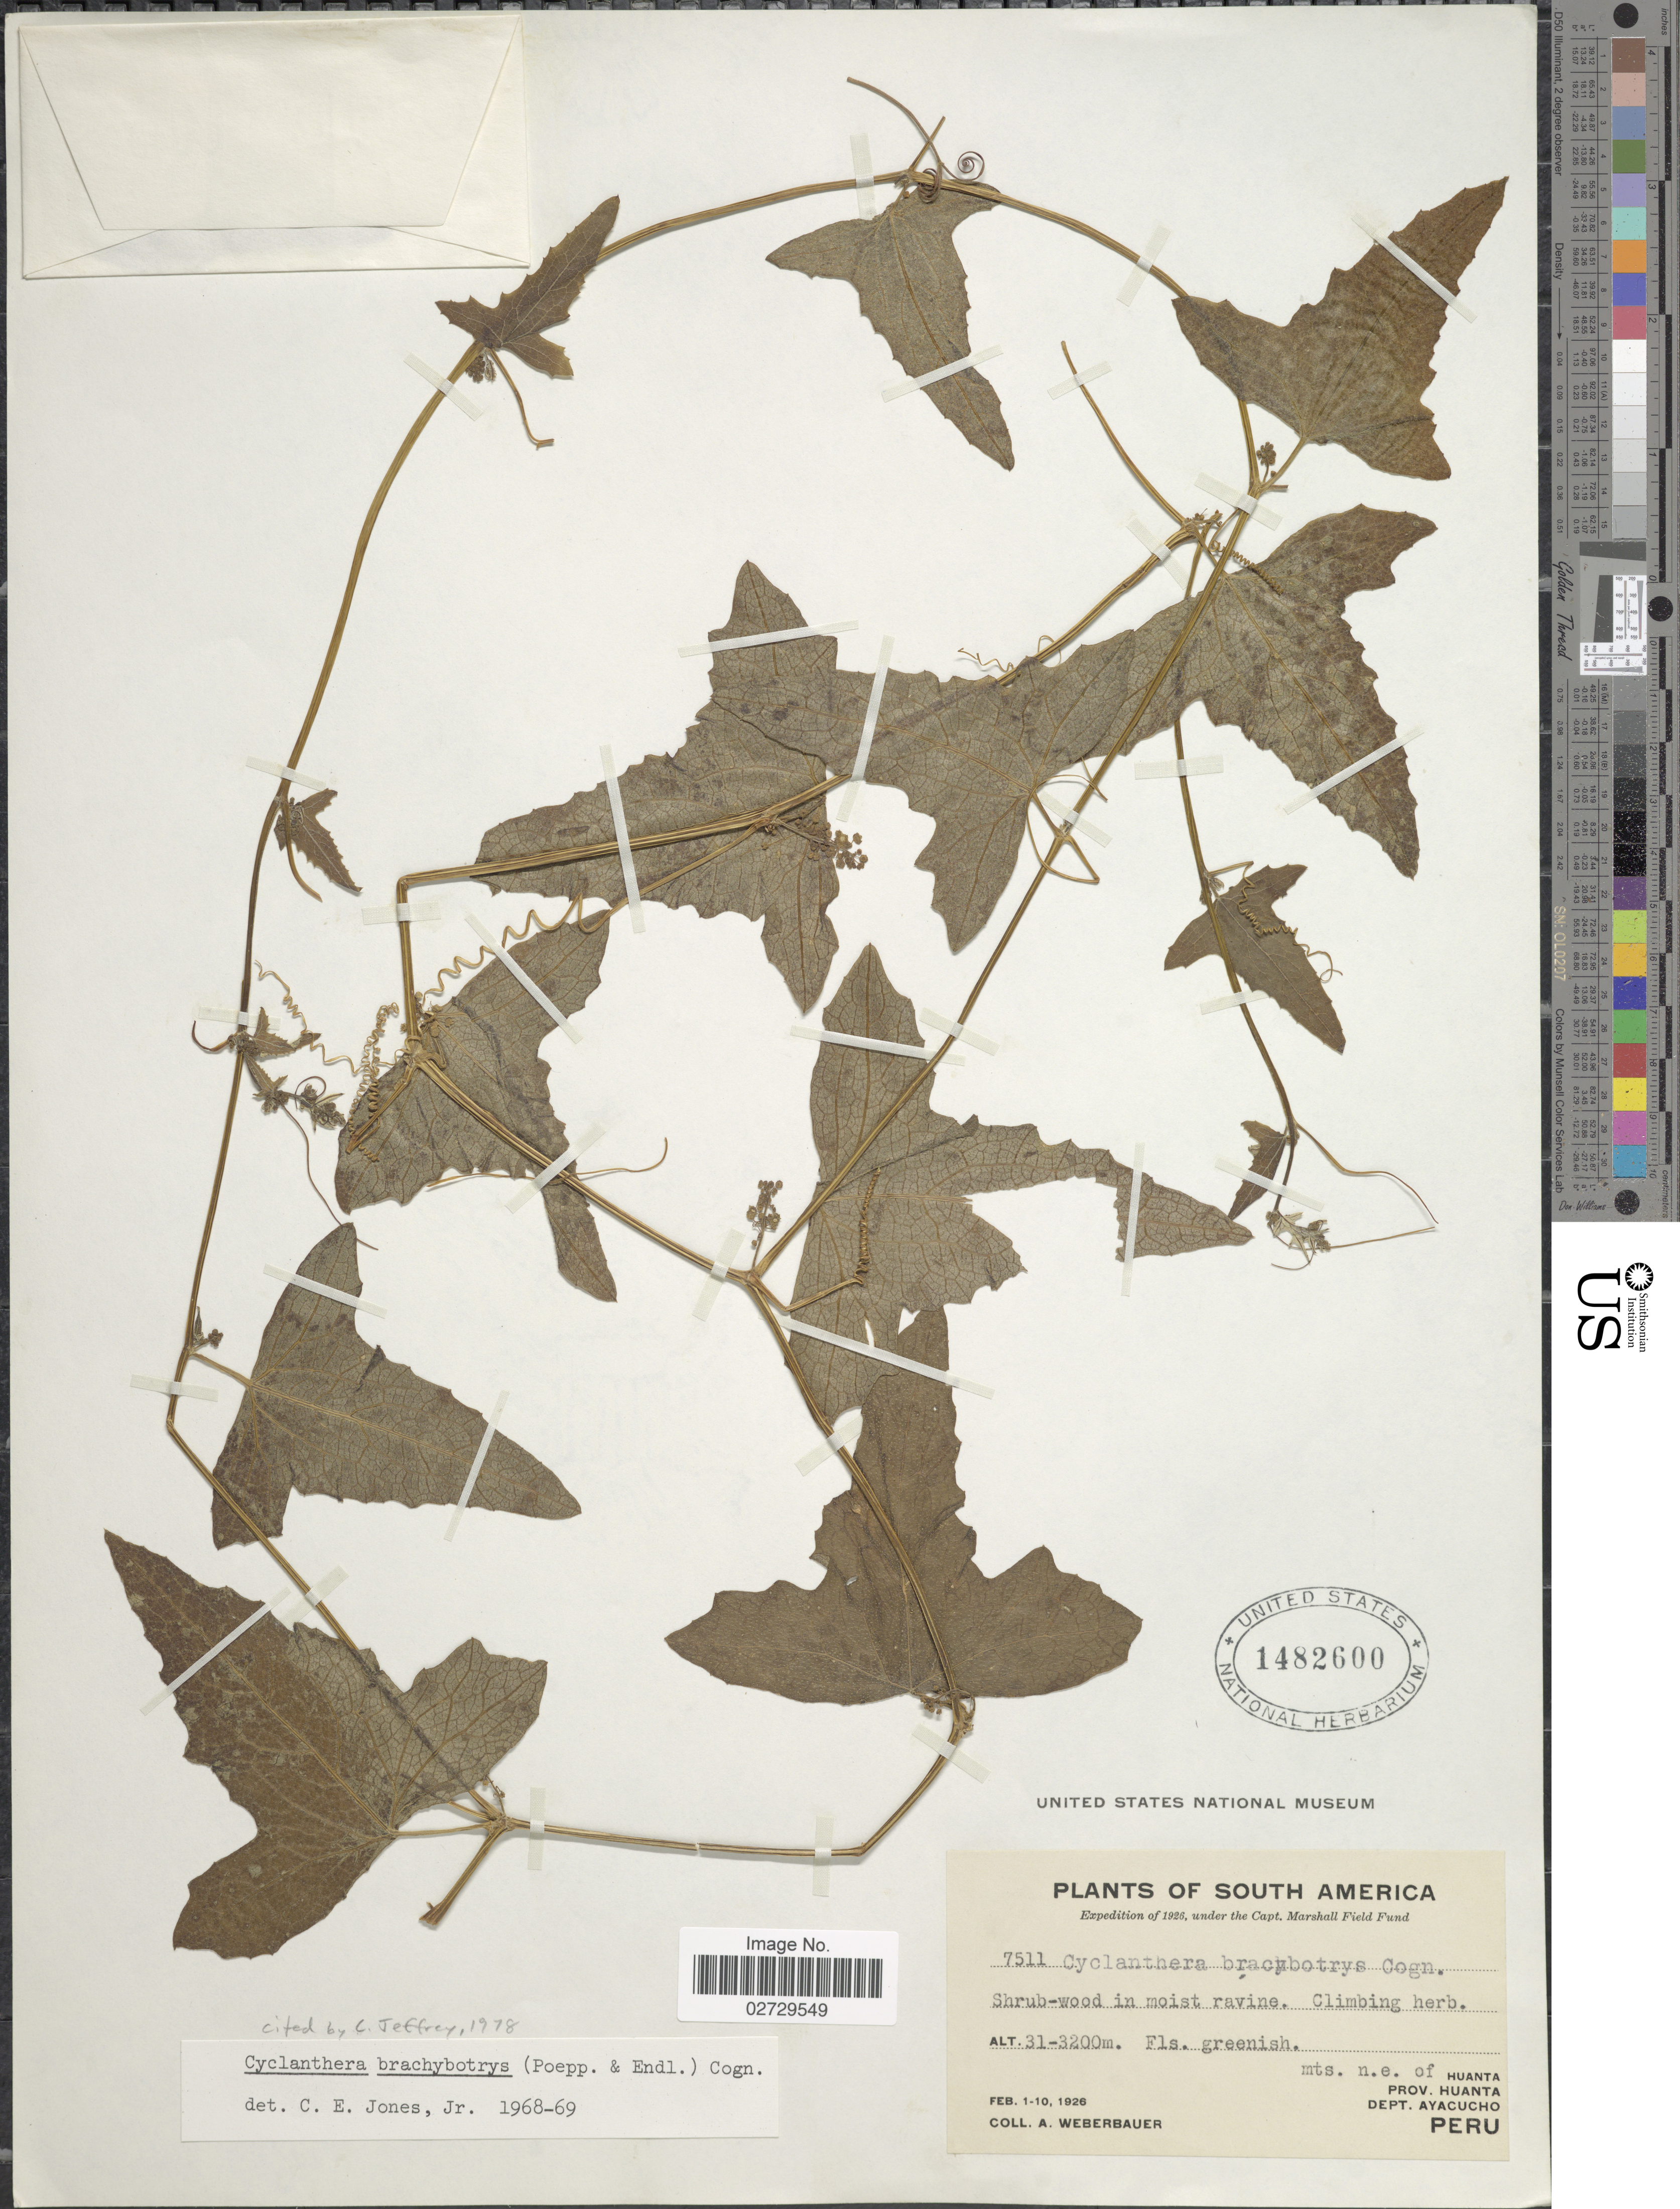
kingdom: Plantae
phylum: Tracheophyta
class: Magnoliopsida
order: Cucurbitales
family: Cucurbitaceae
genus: Cyclanthera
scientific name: Cyclanthera brachybotrys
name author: (Poepp. & Endl.) Cogn.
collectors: A. Weberbauer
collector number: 7511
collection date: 1926-02-01/1926-02-10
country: Peru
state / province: Ayacucho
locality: Mts. n.e. of Huanta, Prov. Huanta, Dept. Ayacucho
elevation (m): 3100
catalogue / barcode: US 1482600